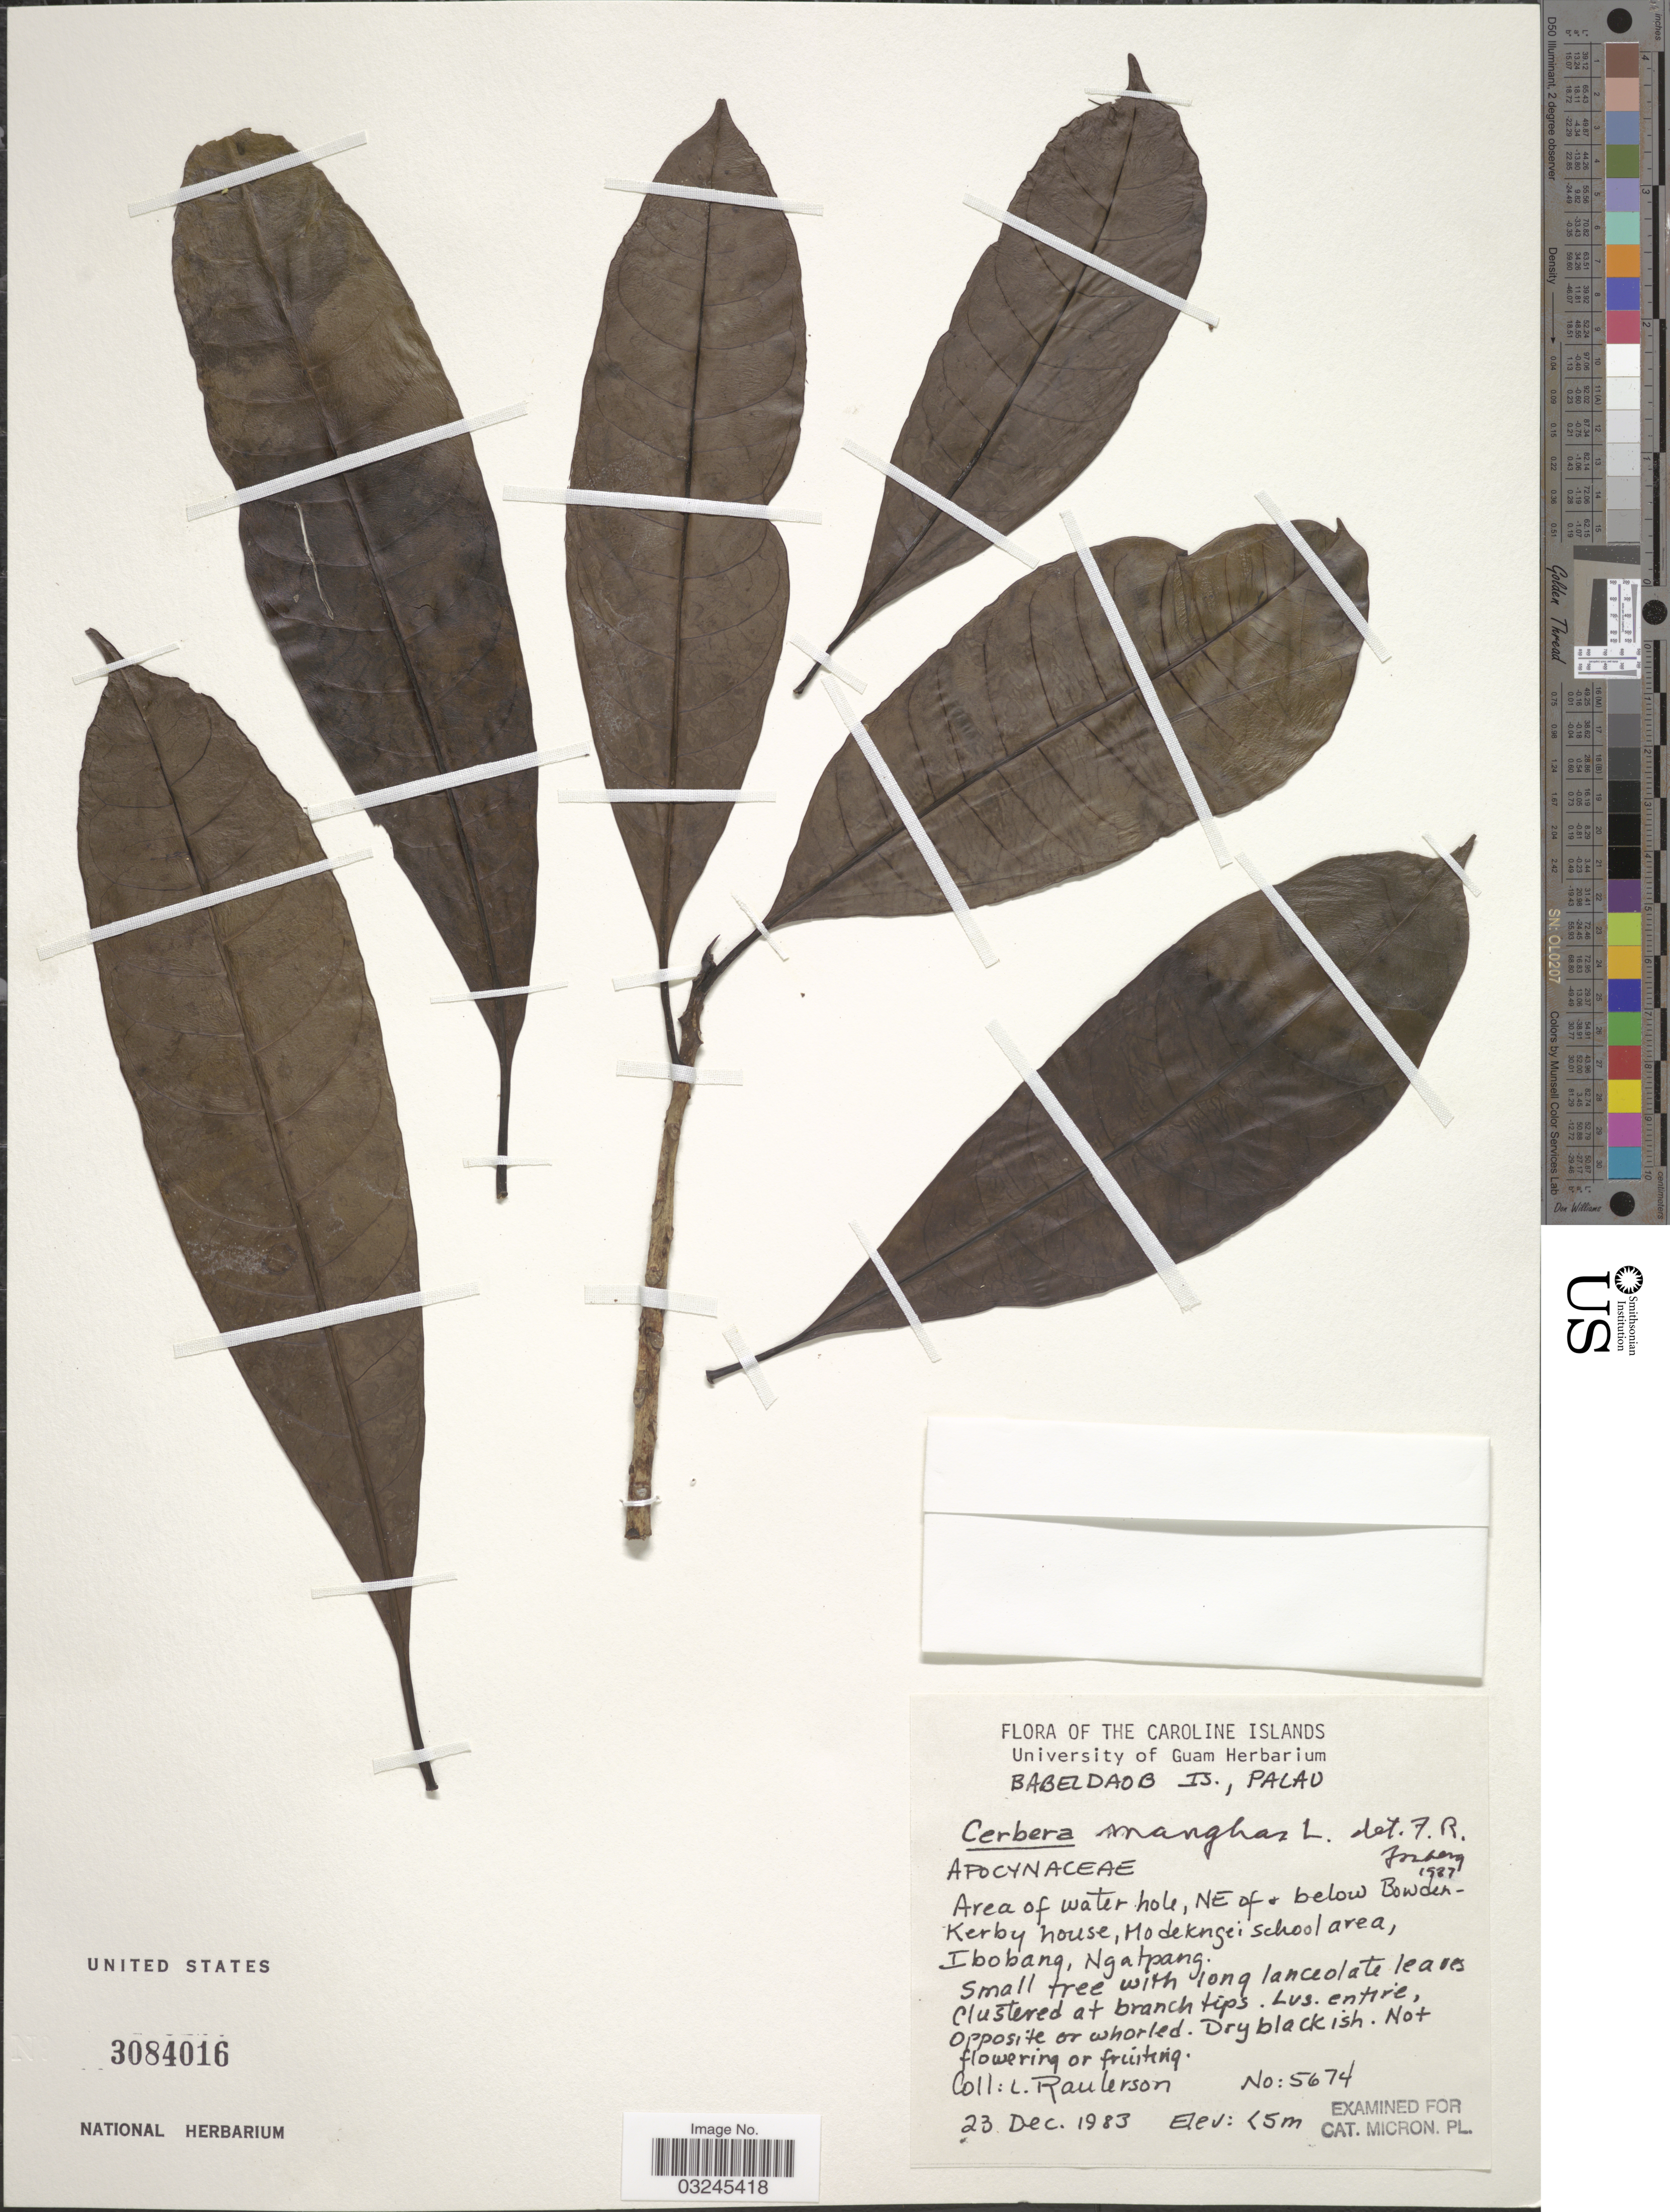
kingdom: Plantae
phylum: Tracheophyta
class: Magnoliopsida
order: Gentianales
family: Apocynaceae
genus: Cerbera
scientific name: Cerbera manghas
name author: L.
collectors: L. Raulerson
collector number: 5674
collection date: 1983-12-23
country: Palau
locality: The Caroline Islands. Babeldaob Is., Palau. Area of water hole, NE of & below Bowden-Kerby house, Modekorgei [interpreted] school area, Ibobang, Ngatpang.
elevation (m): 5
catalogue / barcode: US 3084016